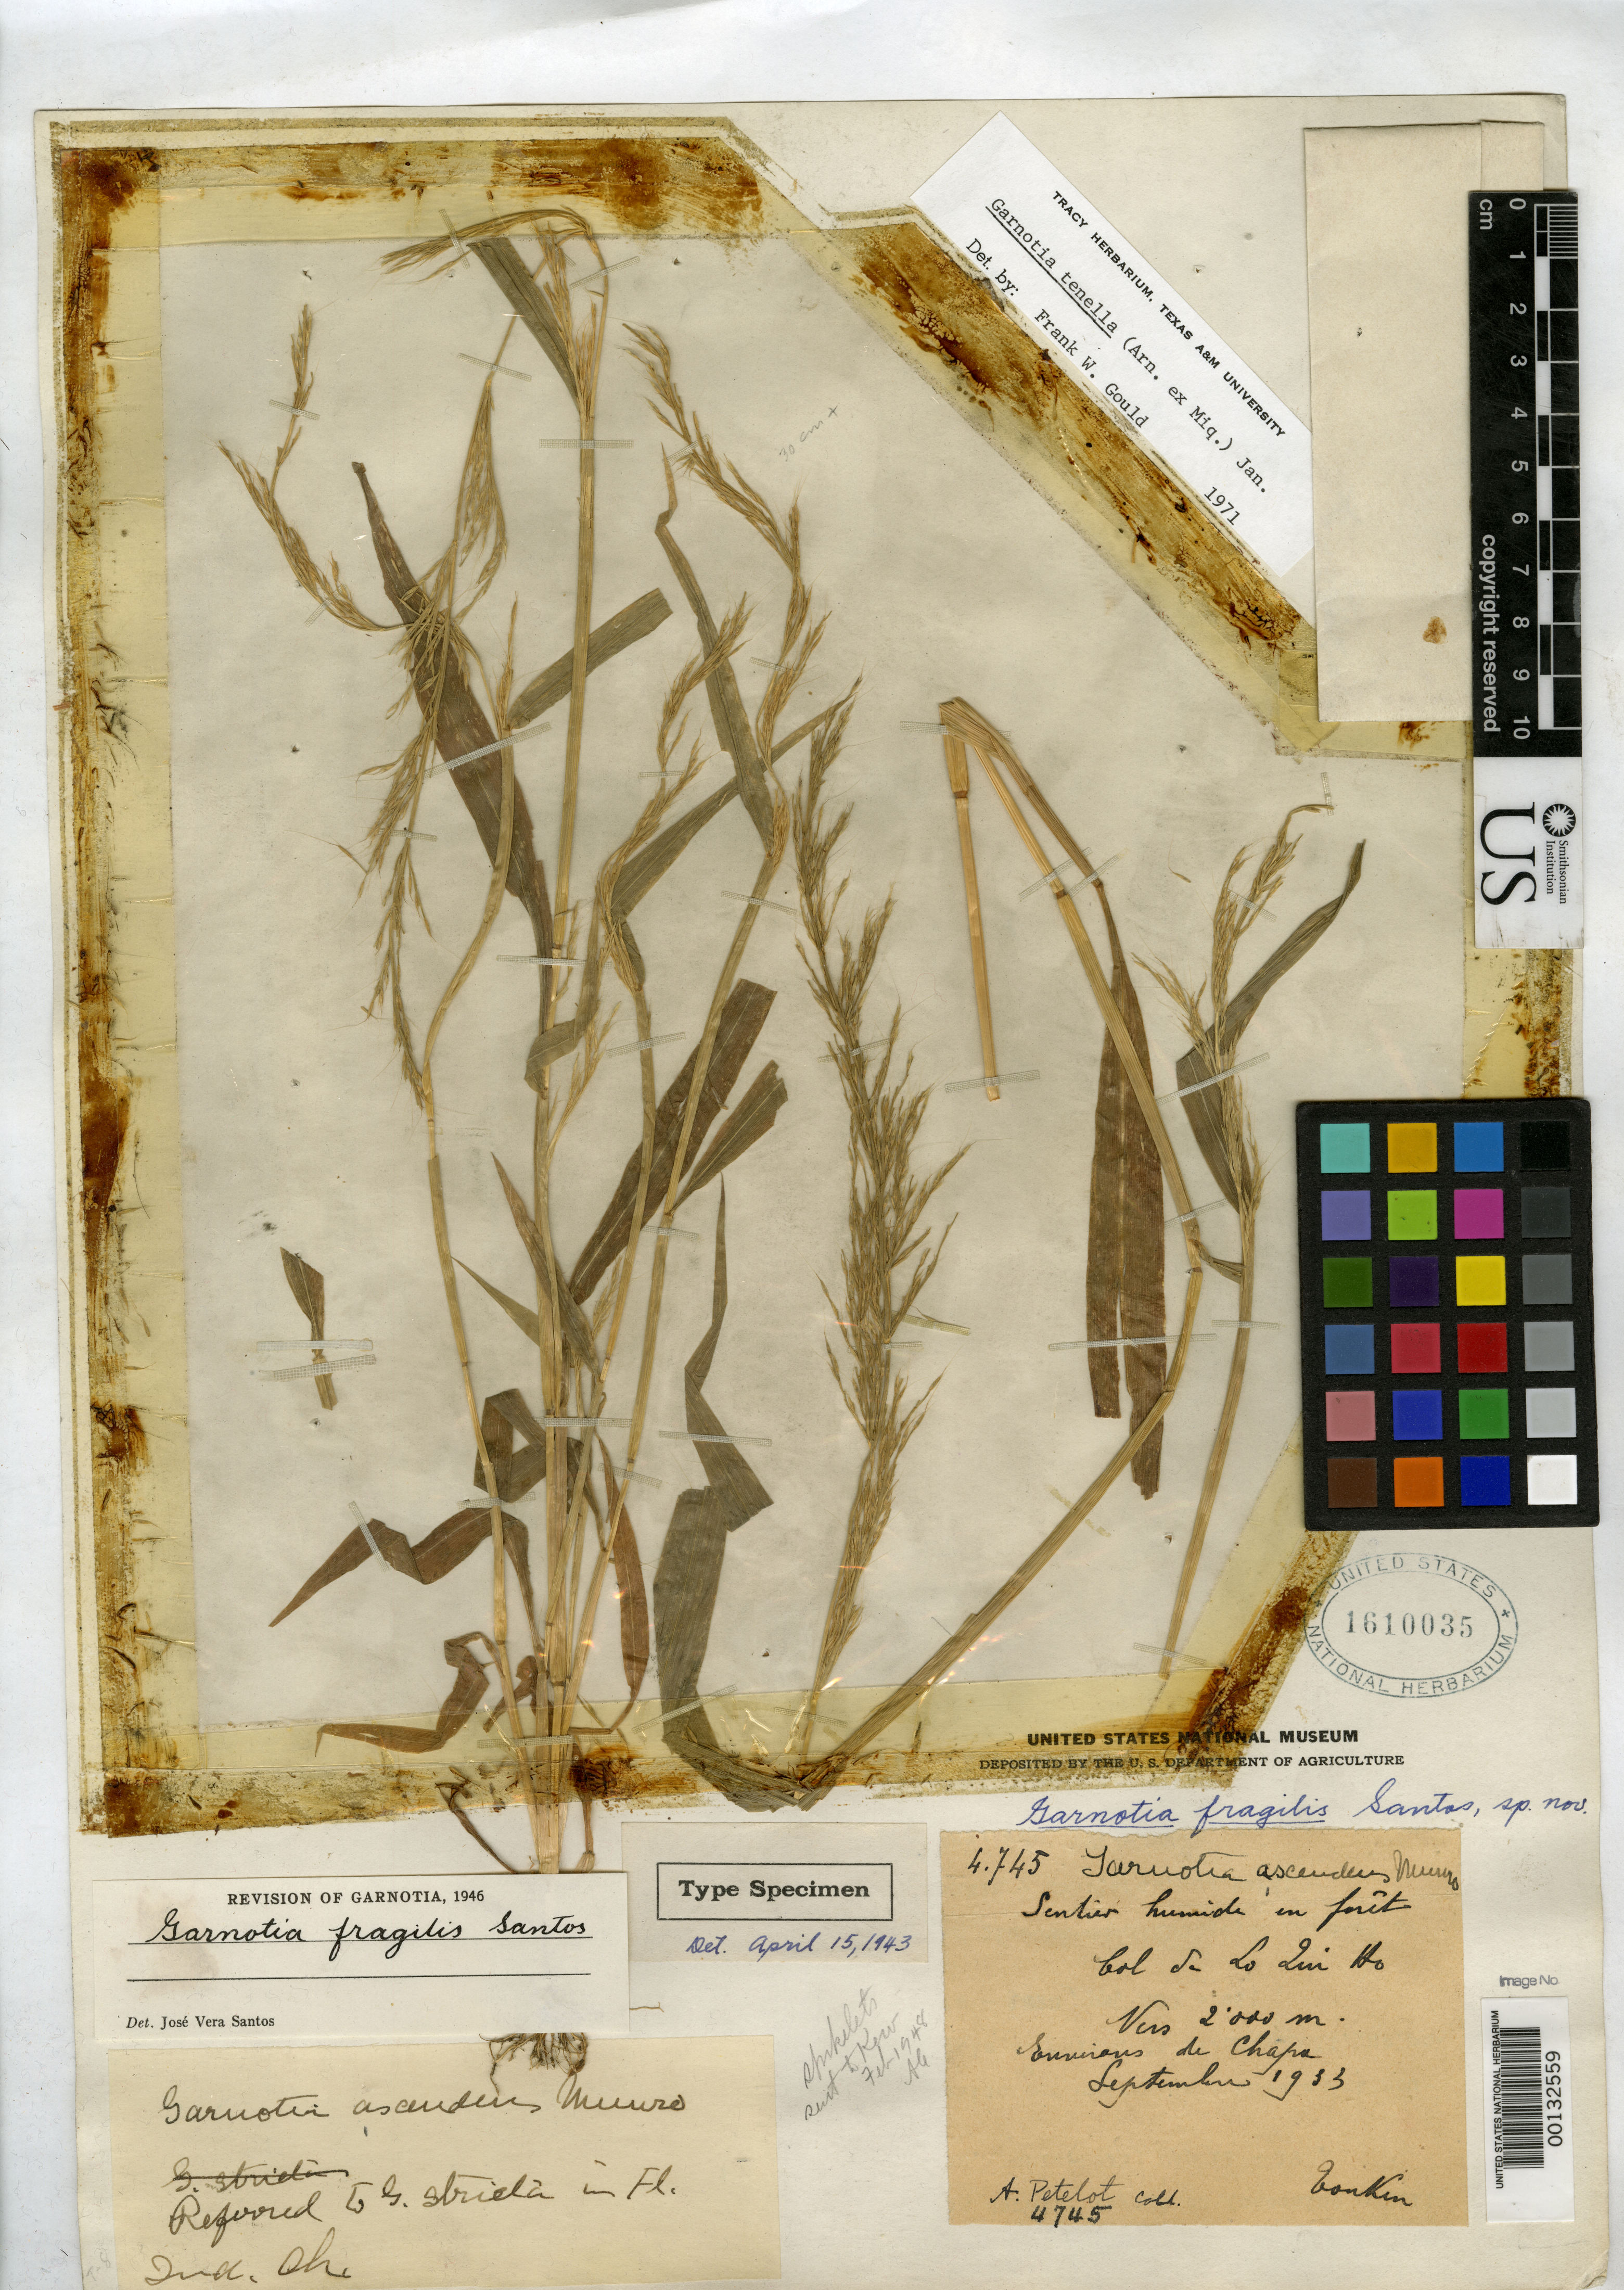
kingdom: Plantae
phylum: Tracheophyta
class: Liliopsida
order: Poales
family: Poaceae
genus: Garnotia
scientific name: Garnotia fragilis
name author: Santos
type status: Holotype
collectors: A. Petelot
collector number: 4745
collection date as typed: Sep 1933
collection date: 1933-09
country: Vietnam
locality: Near Chapa, Lo Qui Ho.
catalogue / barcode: US 1610035